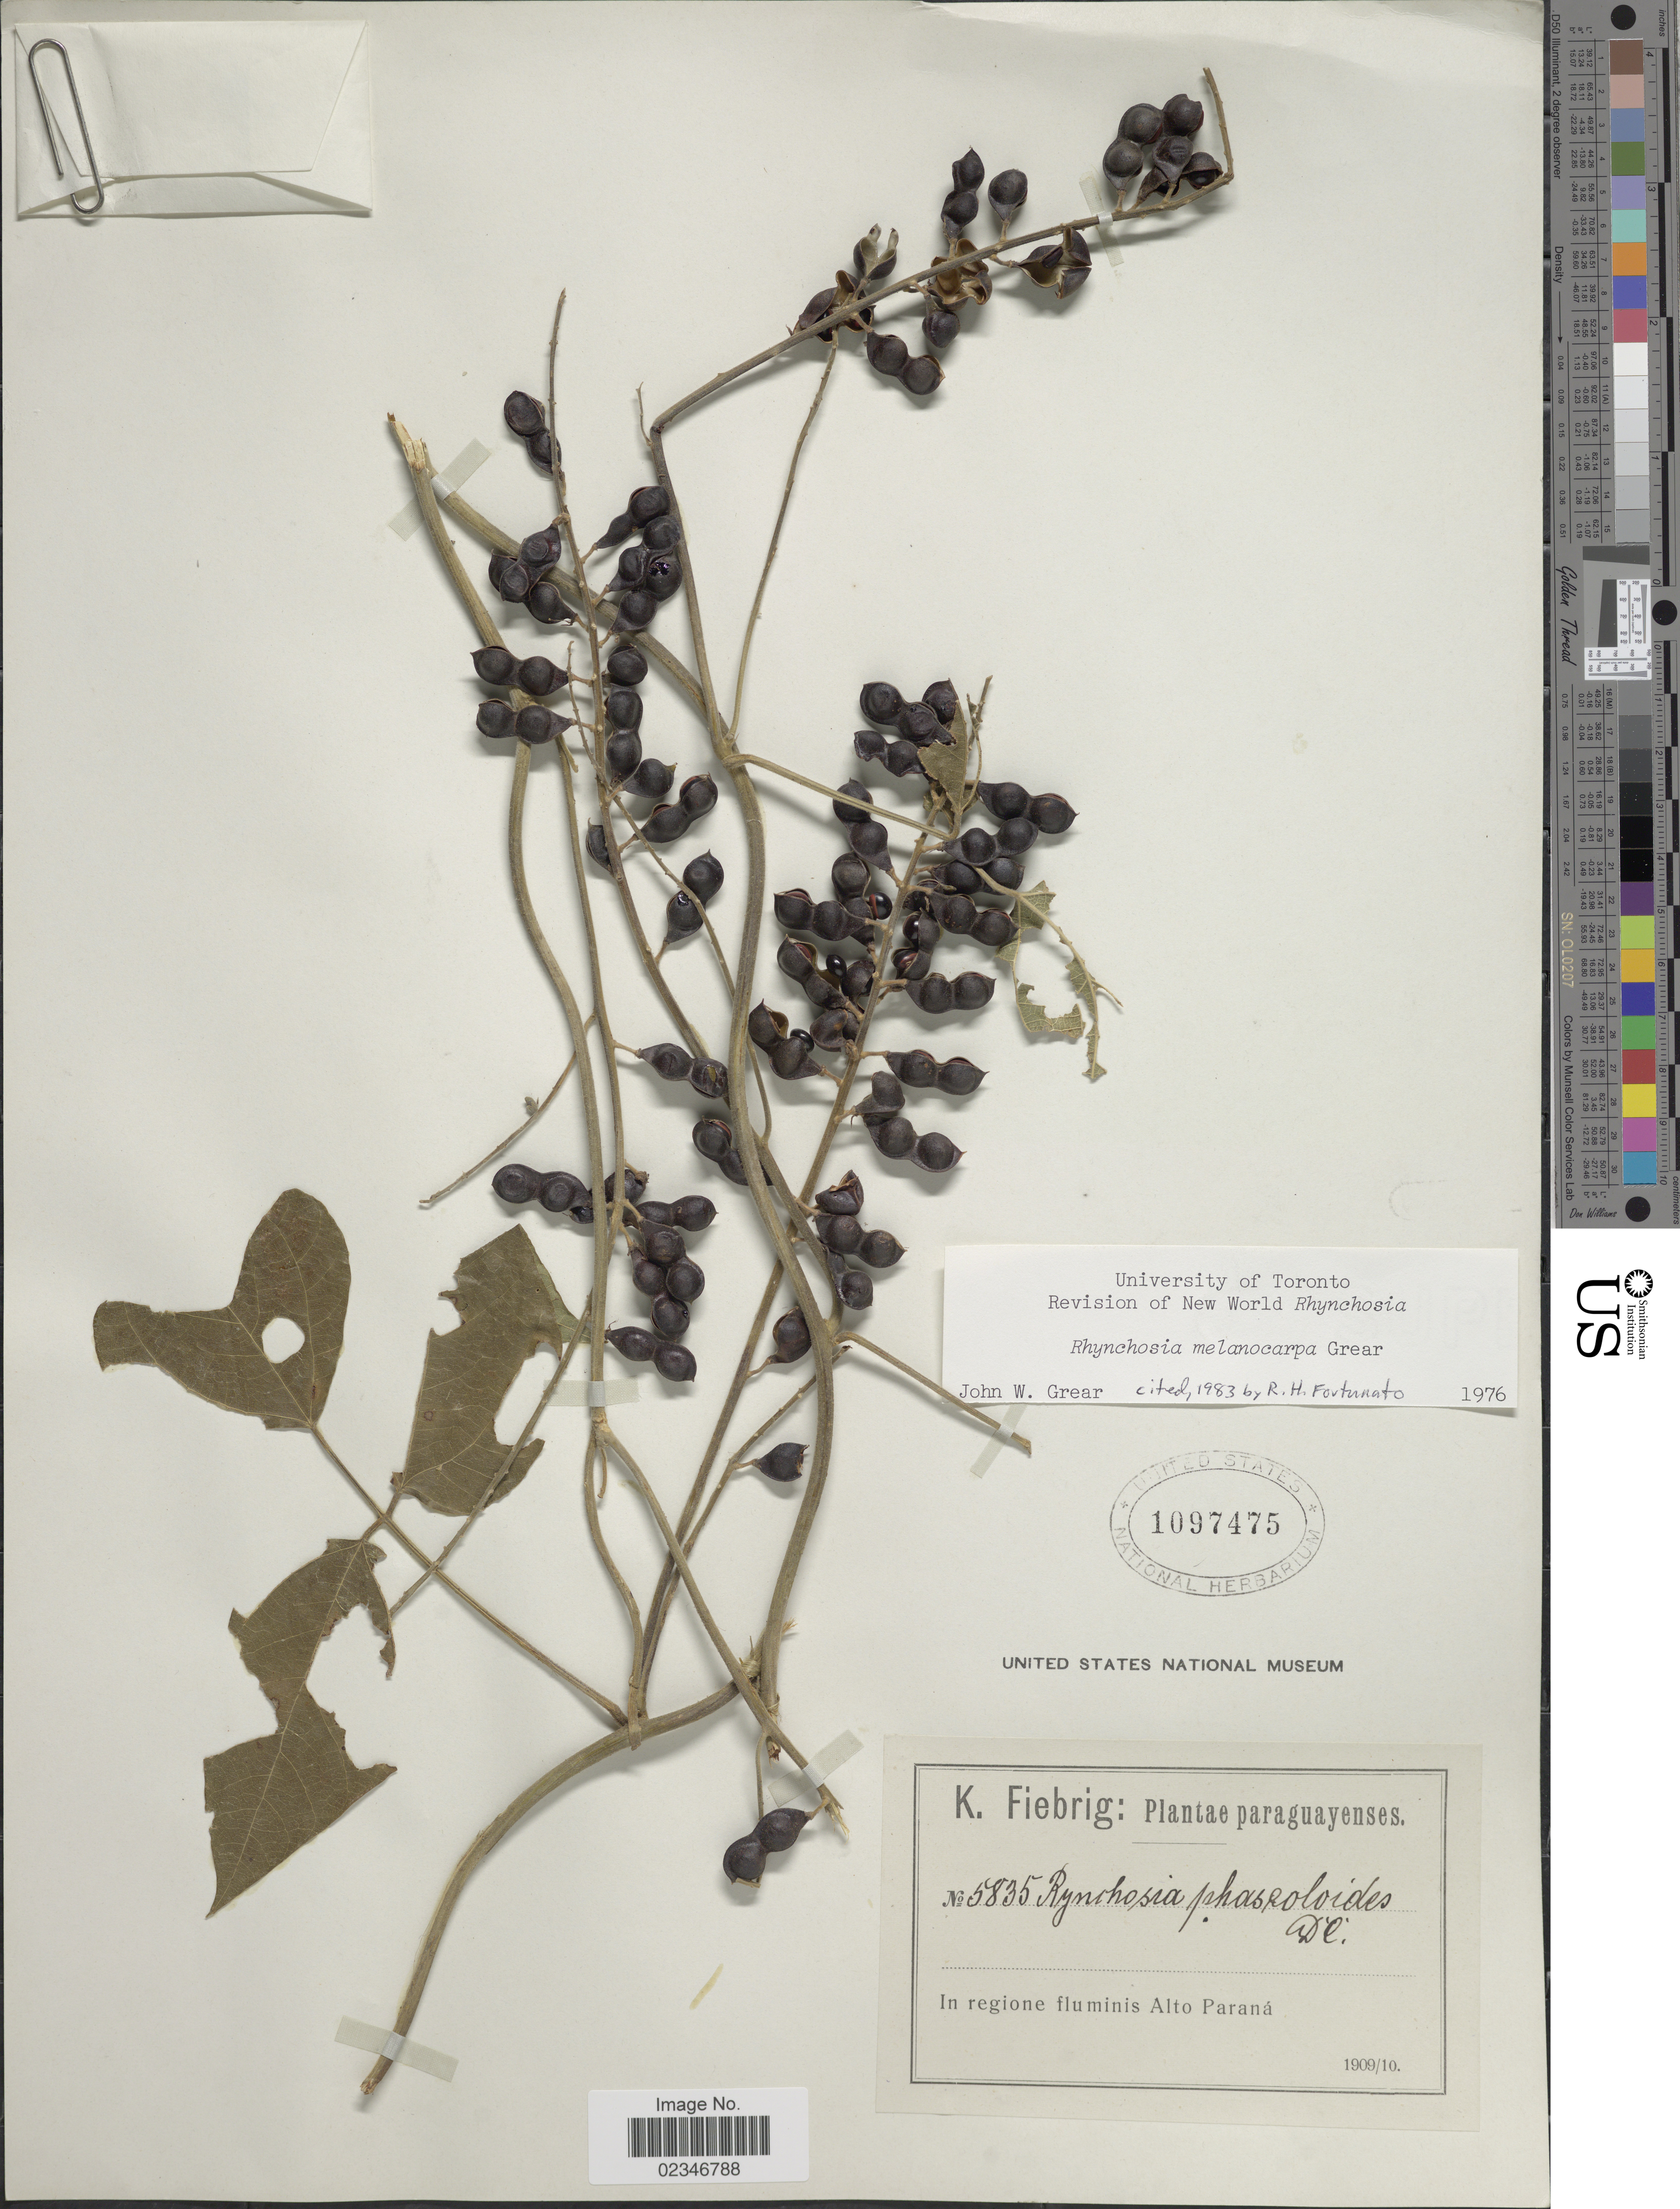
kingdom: Plantae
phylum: Tracheophyta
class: Magnoliopsida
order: Fabales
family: Fabaceae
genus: Rhynchosia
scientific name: Rhynchosia melanocarpa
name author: Grear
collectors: K. Fiebrig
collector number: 5835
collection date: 1909/1910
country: Paraguay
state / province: Alto Parana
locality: In regione fluminis Alto Parana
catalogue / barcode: US 1097475